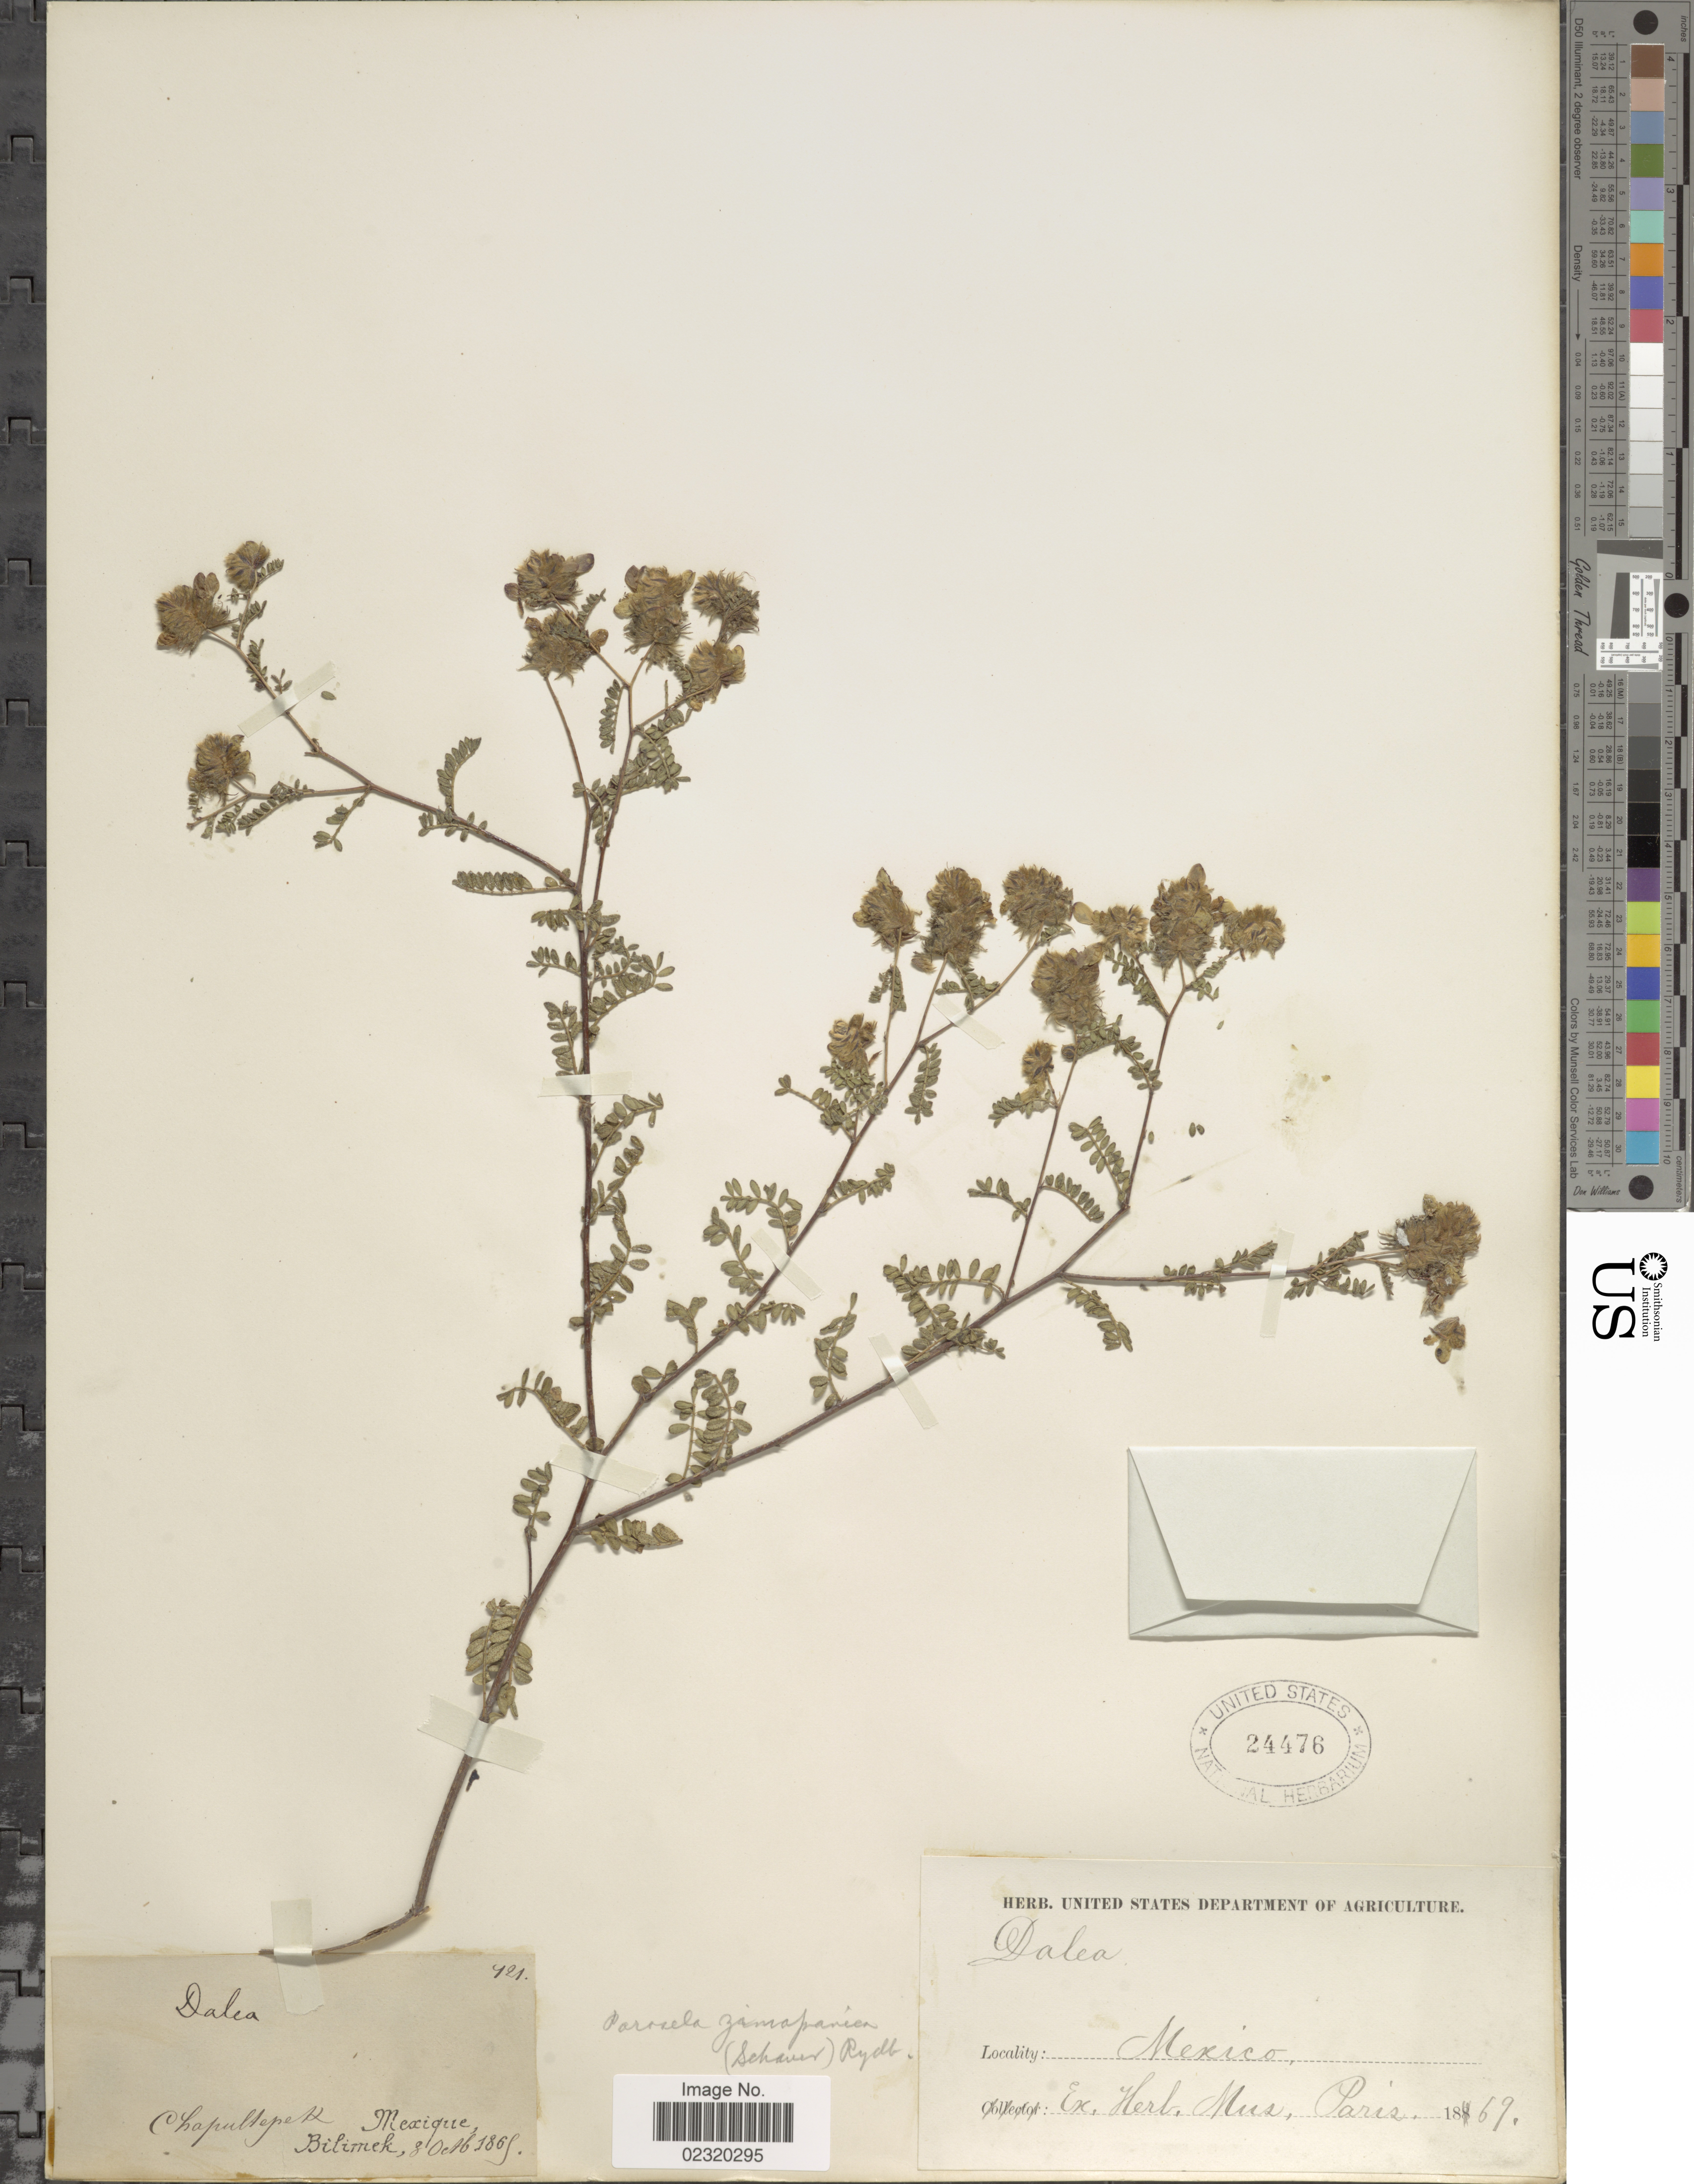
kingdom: Plantae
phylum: Tracheophyta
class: Magnoliopsida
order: Fabales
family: Fabaceae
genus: Dalea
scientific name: Dalea zimapanica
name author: S. Schauer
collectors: -. Bilimek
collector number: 421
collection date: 1869-10-08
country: Mexico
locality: Chapultepek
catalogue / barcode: US 24476